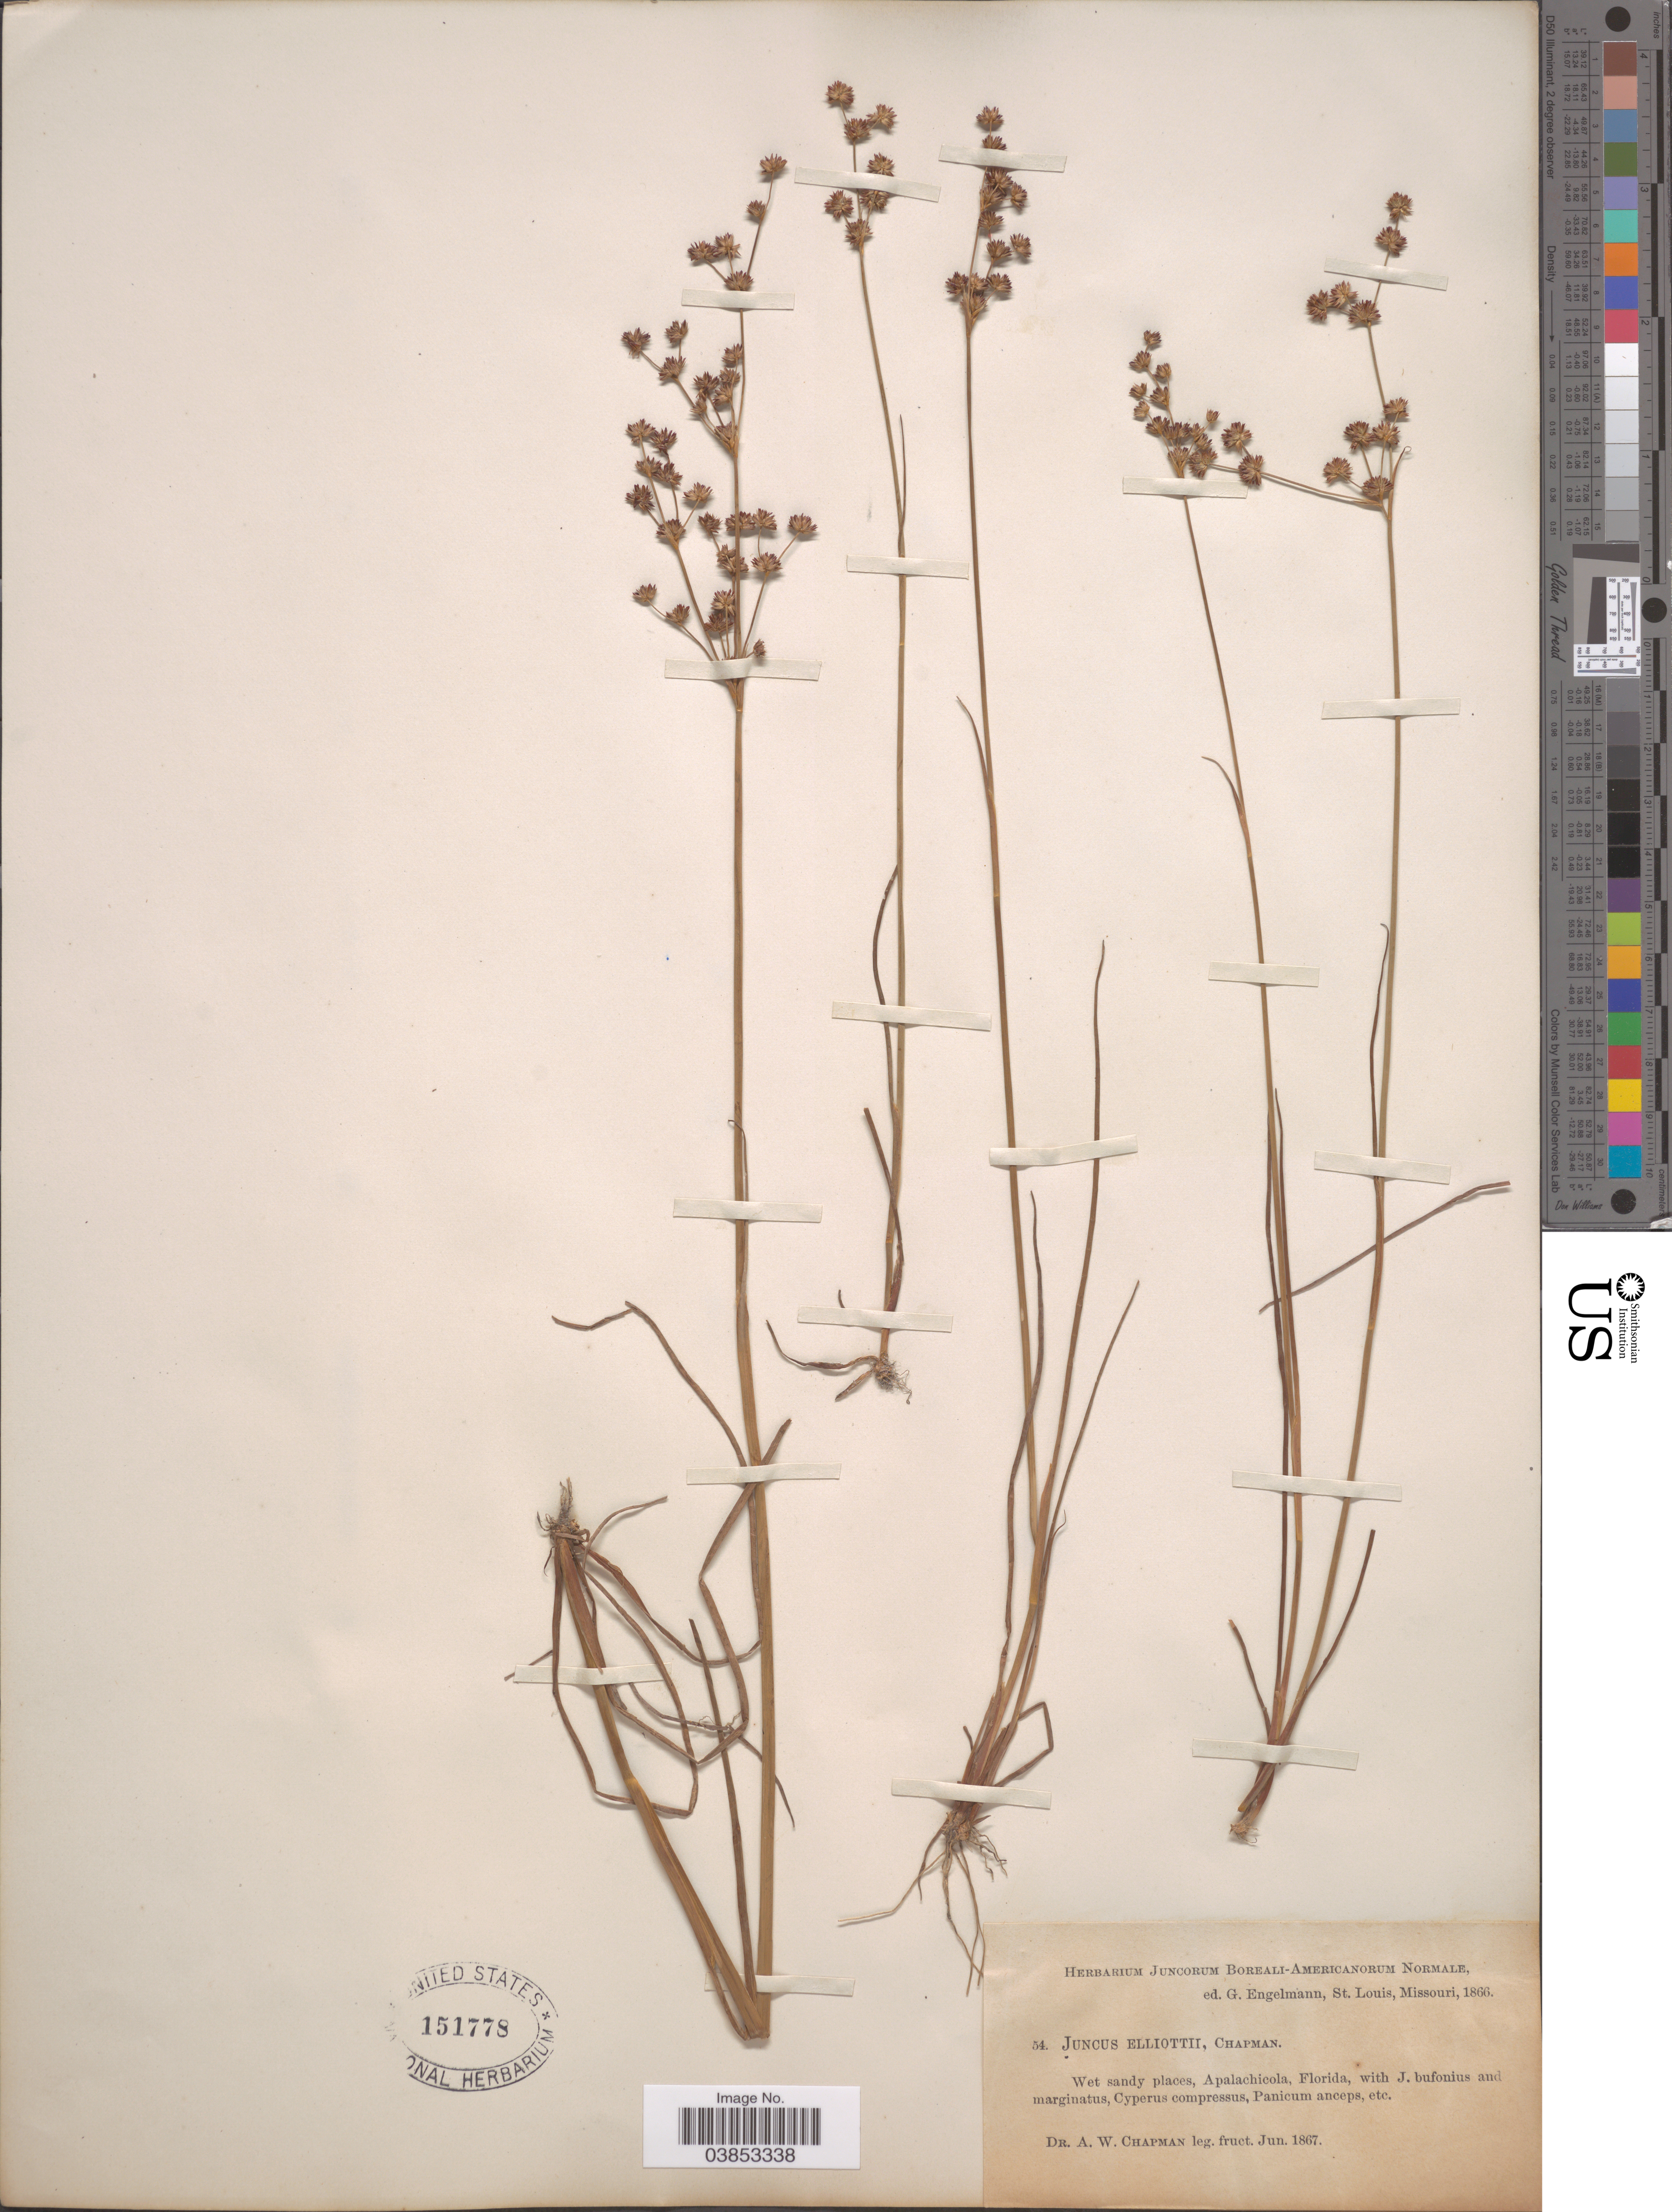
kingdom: Plantae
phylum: Tracheophyta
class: Liliopsida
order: Poales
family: Juncaceae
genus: Juncus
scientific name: Juncus elliottii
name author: Chapm.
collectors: A. W. Chapman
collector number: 54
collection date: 1867-06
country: United States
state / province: Florida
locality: Apalachicola.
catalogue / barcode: US 151778